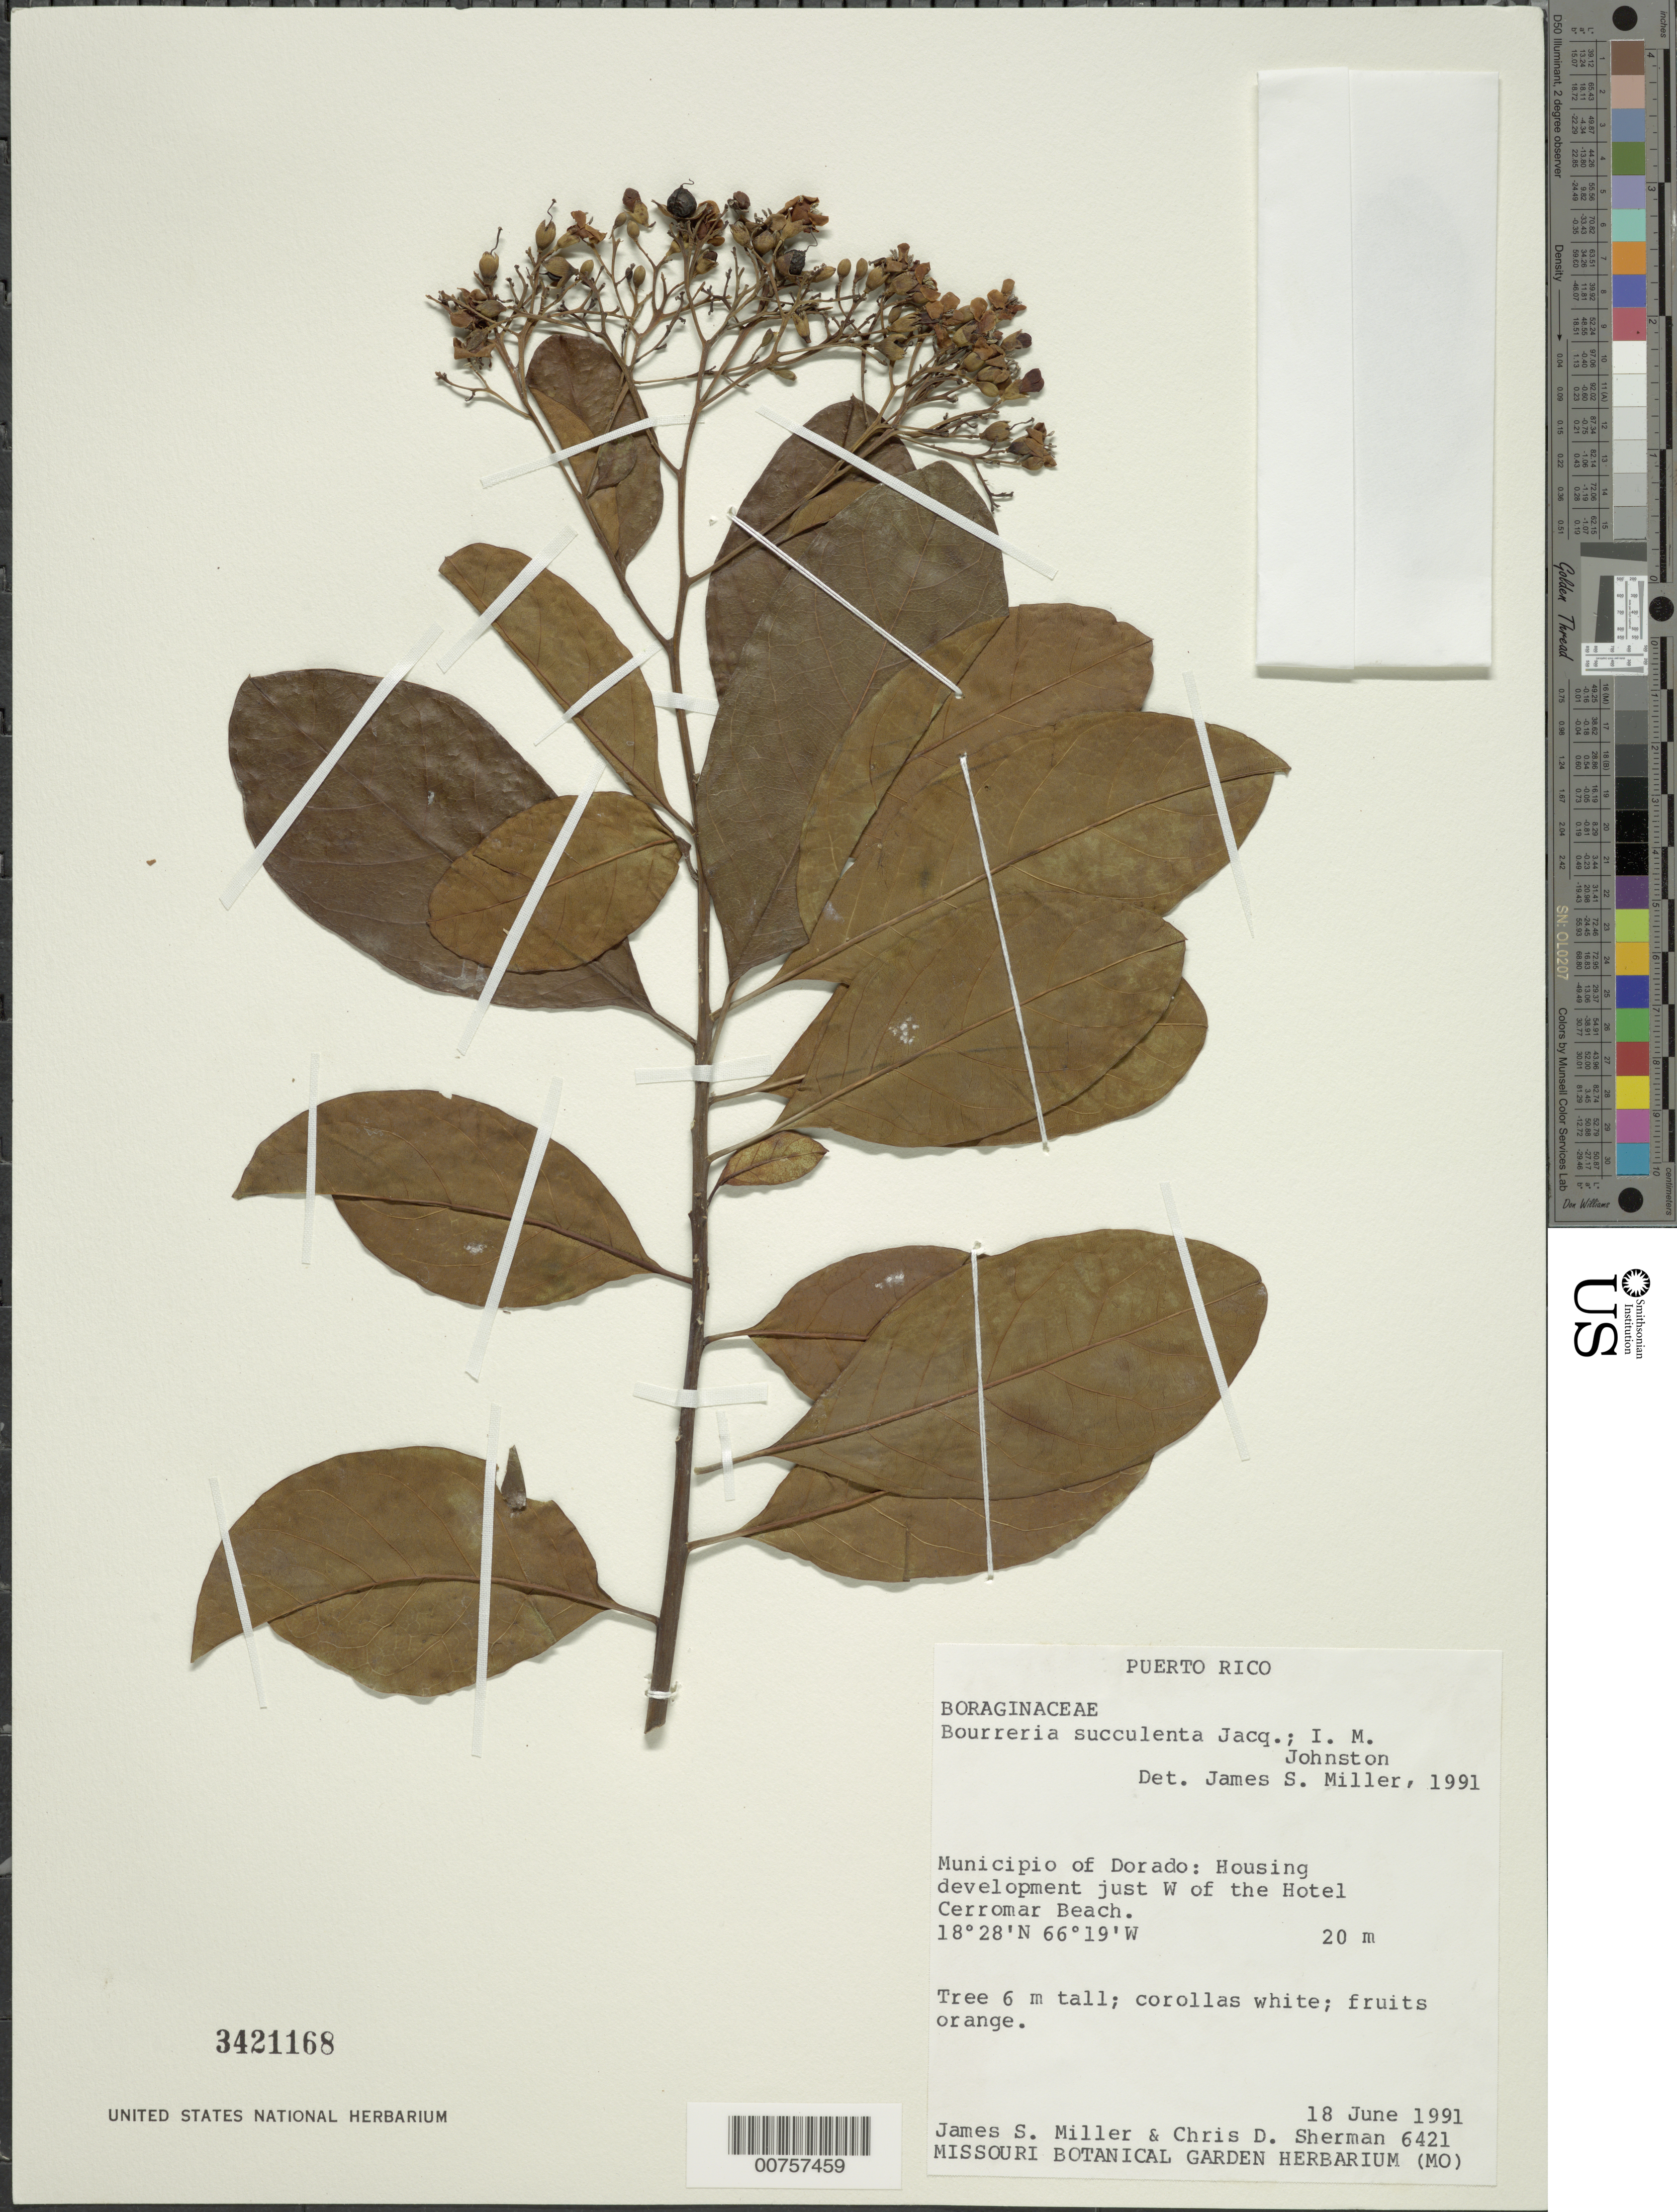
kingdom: Plantae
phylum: Tracheophyta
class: Magnoliopsida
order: Boraginales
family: Ehretiaceae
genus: Bourreria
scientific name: Bourreria succulenta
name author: Jacq.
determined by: Miller, James S., (MO), Missouri Botanical Garden (UNITED STATES)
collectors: J. S. Miller & C. Sherman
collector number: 6421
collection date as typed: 18 Jun 1991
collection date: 1991-06-18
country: Puerto Rico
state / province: Dorado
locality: Municipio of Dorado: Housing development just W of the Hotel Cerromar Beach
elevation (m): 20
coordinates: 18.46666667, -66.31666667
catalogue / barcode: US 3421168